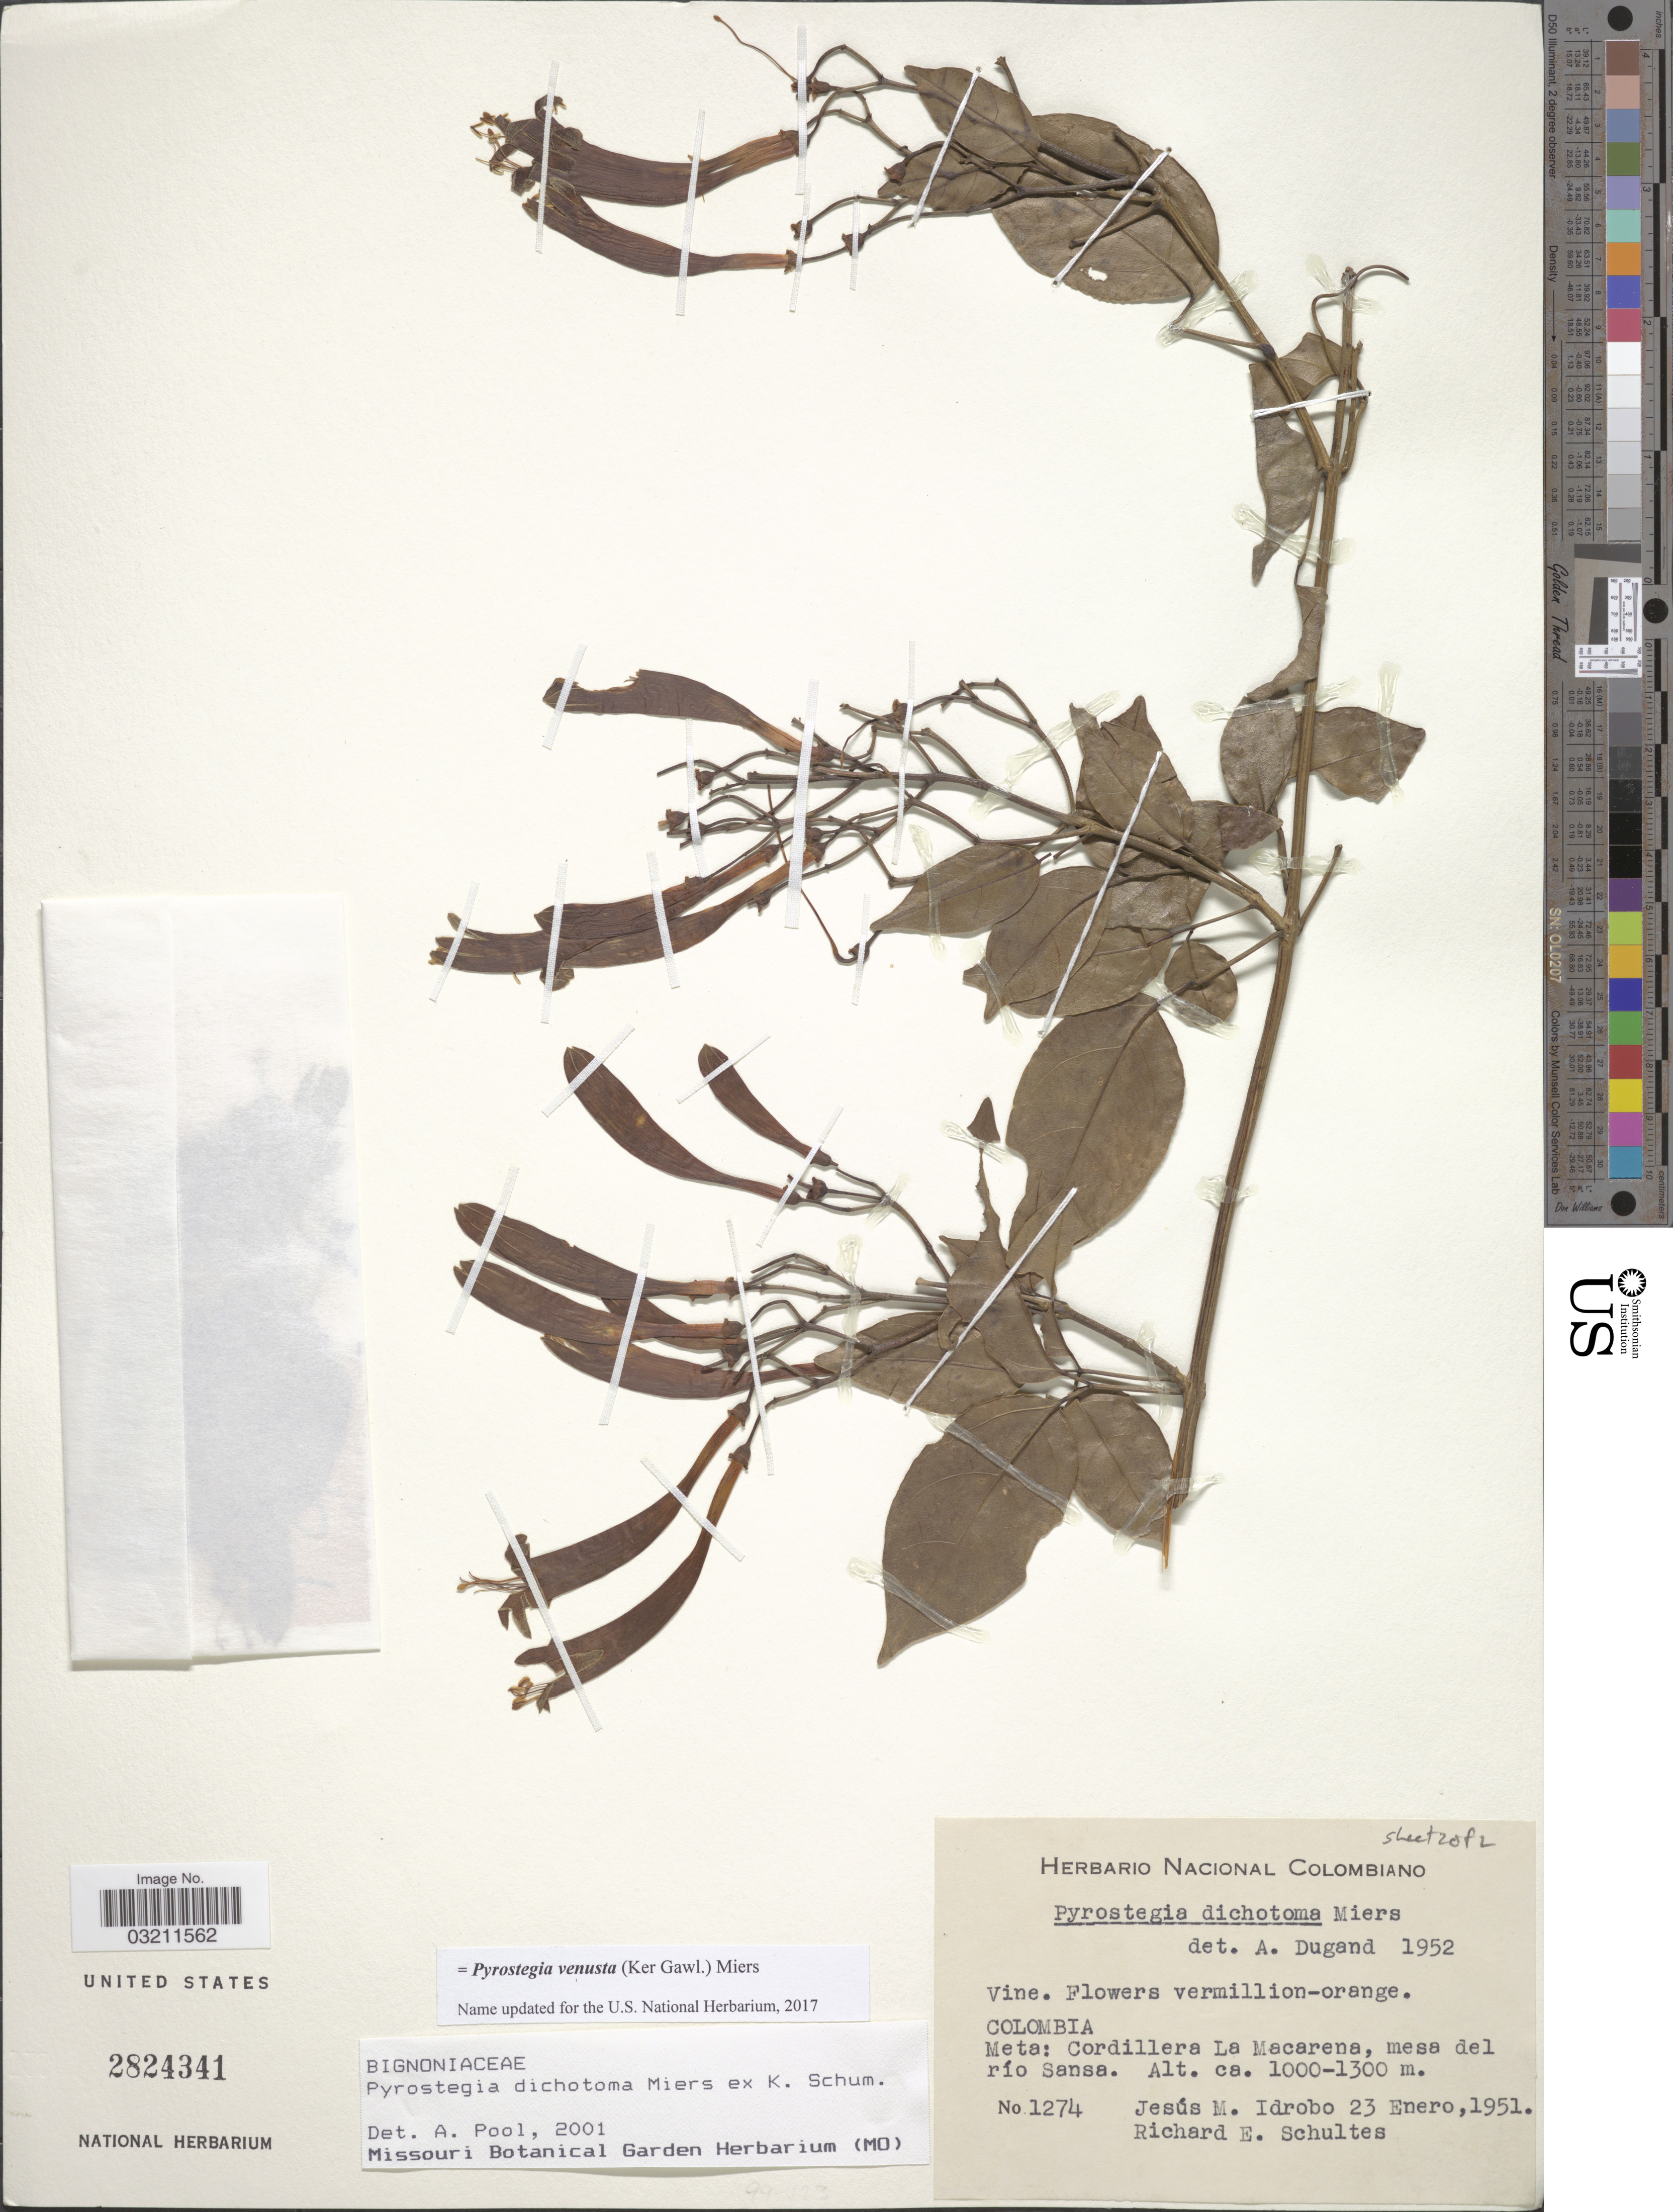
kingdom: Plantae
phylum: Tracheophyta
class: Magnoliopsida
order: Lamiales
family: Bignoniaceae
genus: Pyrostegia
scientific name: Pyrostegia venusta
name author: (Ker Gawl.) Miers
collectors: J. M. Idrobo & R. E. Schultes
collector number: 1274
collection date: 1951-01-23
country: Colombia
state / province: Meta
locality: Cordillera La Macarena, mesa del río Sansa.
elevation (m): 1000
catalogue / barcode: US 2824341